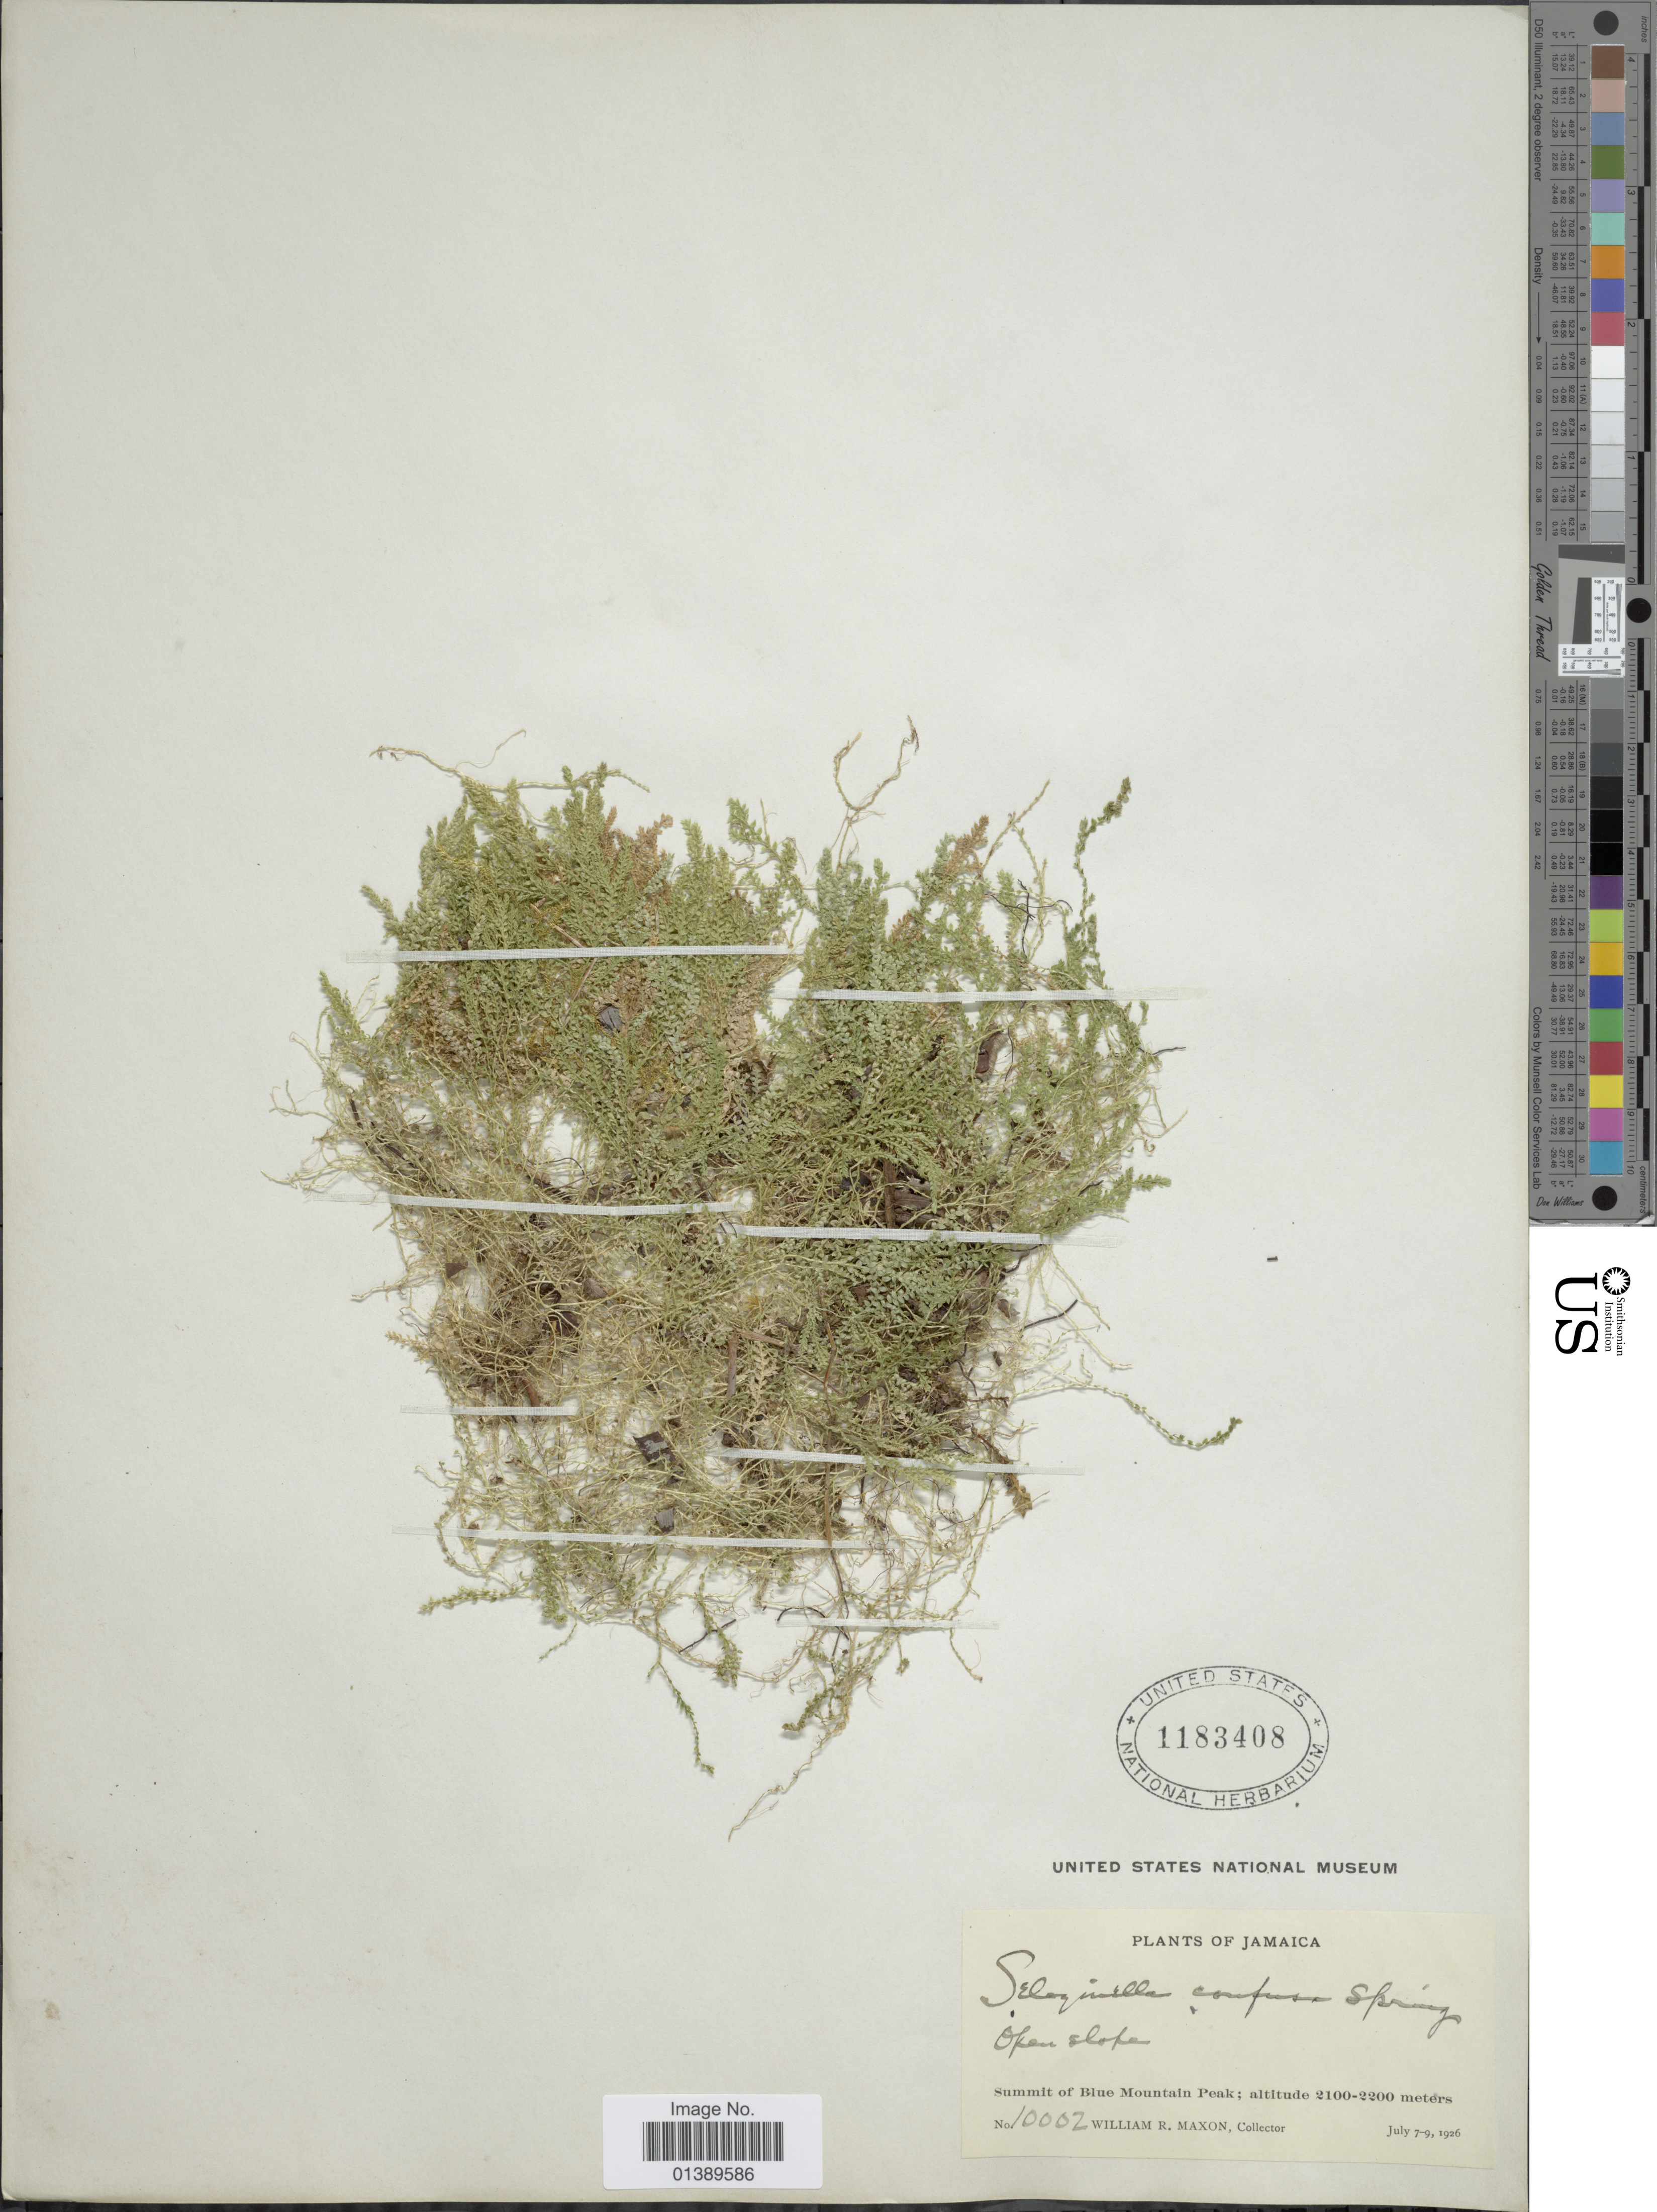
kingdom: Plantae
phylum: Tracheophyta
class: Lycopodiopsida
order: Selaginellales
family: Selaginellaceae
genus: Selaginella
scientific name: Selaginella confusa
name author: Spring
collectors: W. R. Maxon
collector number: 10002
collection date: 1926-07-07/1926-07-09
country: Jamaica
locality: Summit of Blue Mountain Peak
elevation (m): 2100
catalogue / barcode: US 1183408